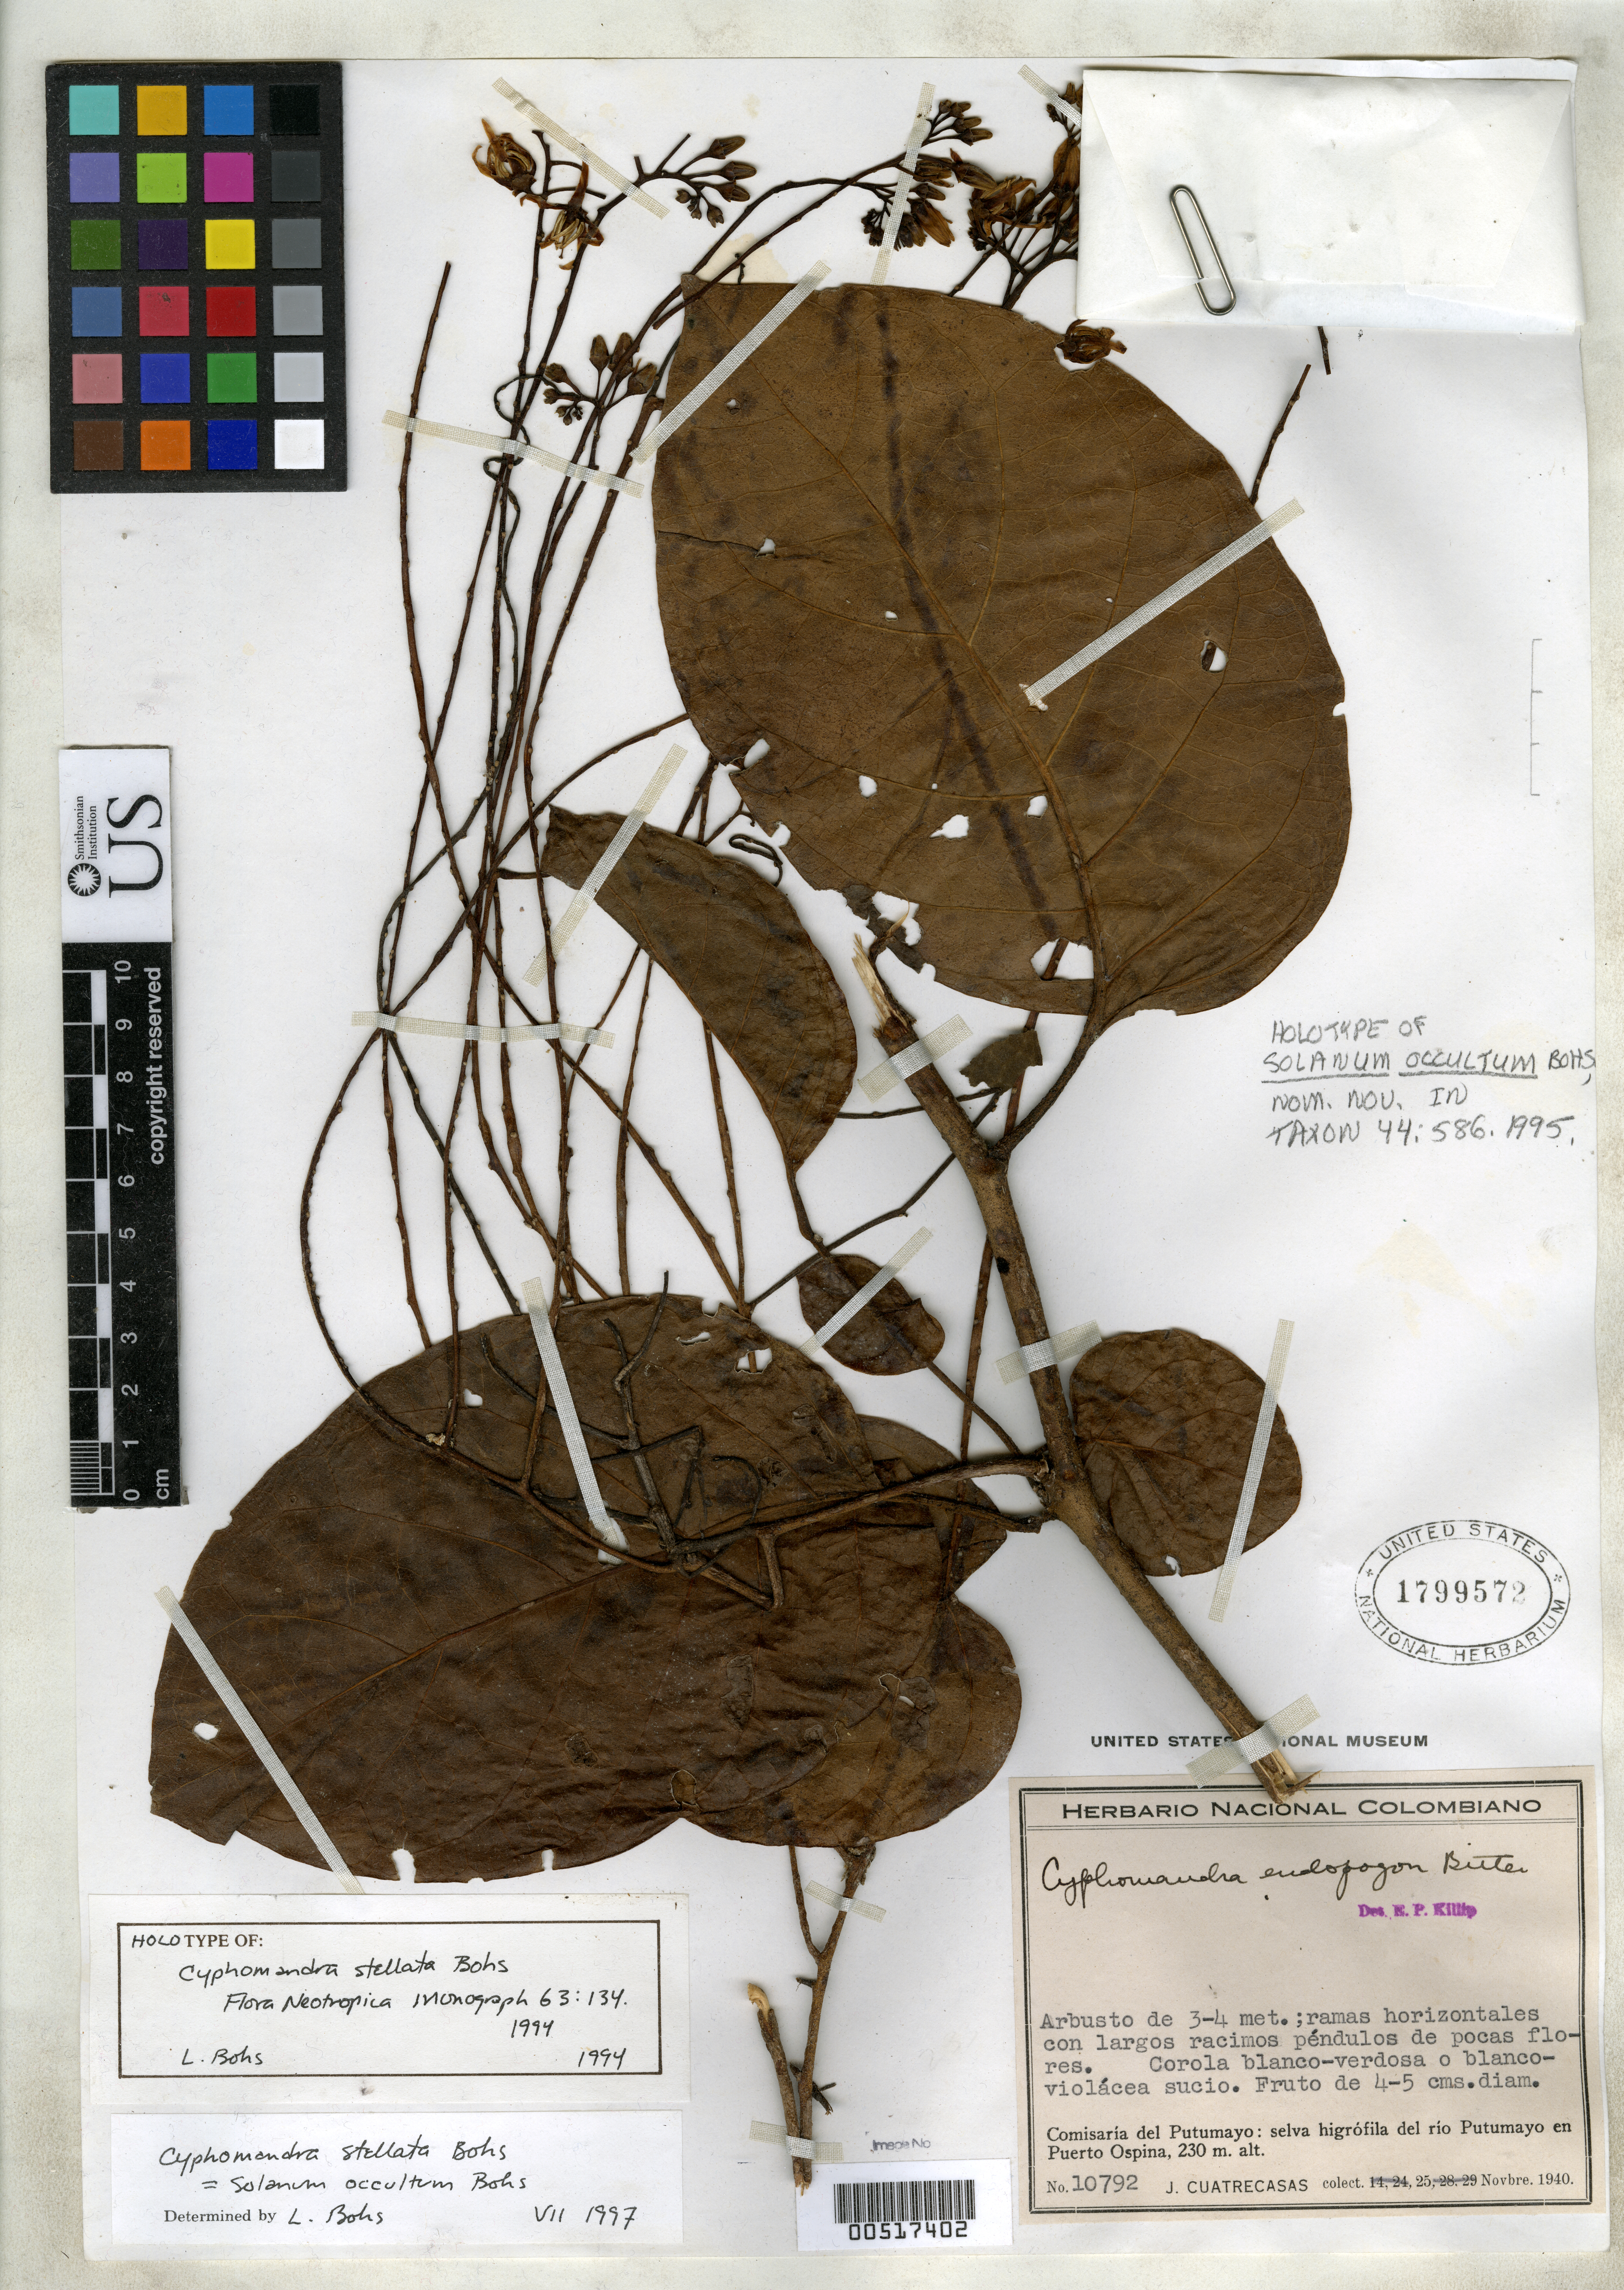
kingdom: Plantae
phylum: Tracheophyta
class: Magnoliopsida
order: Solanales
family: Solanaceae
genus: Cyphomandra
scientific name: Cyphomandra stellata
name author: Bohs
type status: Holotype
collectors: J. Cuatrecasas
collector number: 10792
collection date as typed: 25 Nov 1940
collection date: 1940-11-25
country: Colombia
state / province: Putumayo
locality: Selva higrofila del Rio Putumayo en Puerto Ospina.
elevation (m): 230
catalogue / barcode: US 1799572